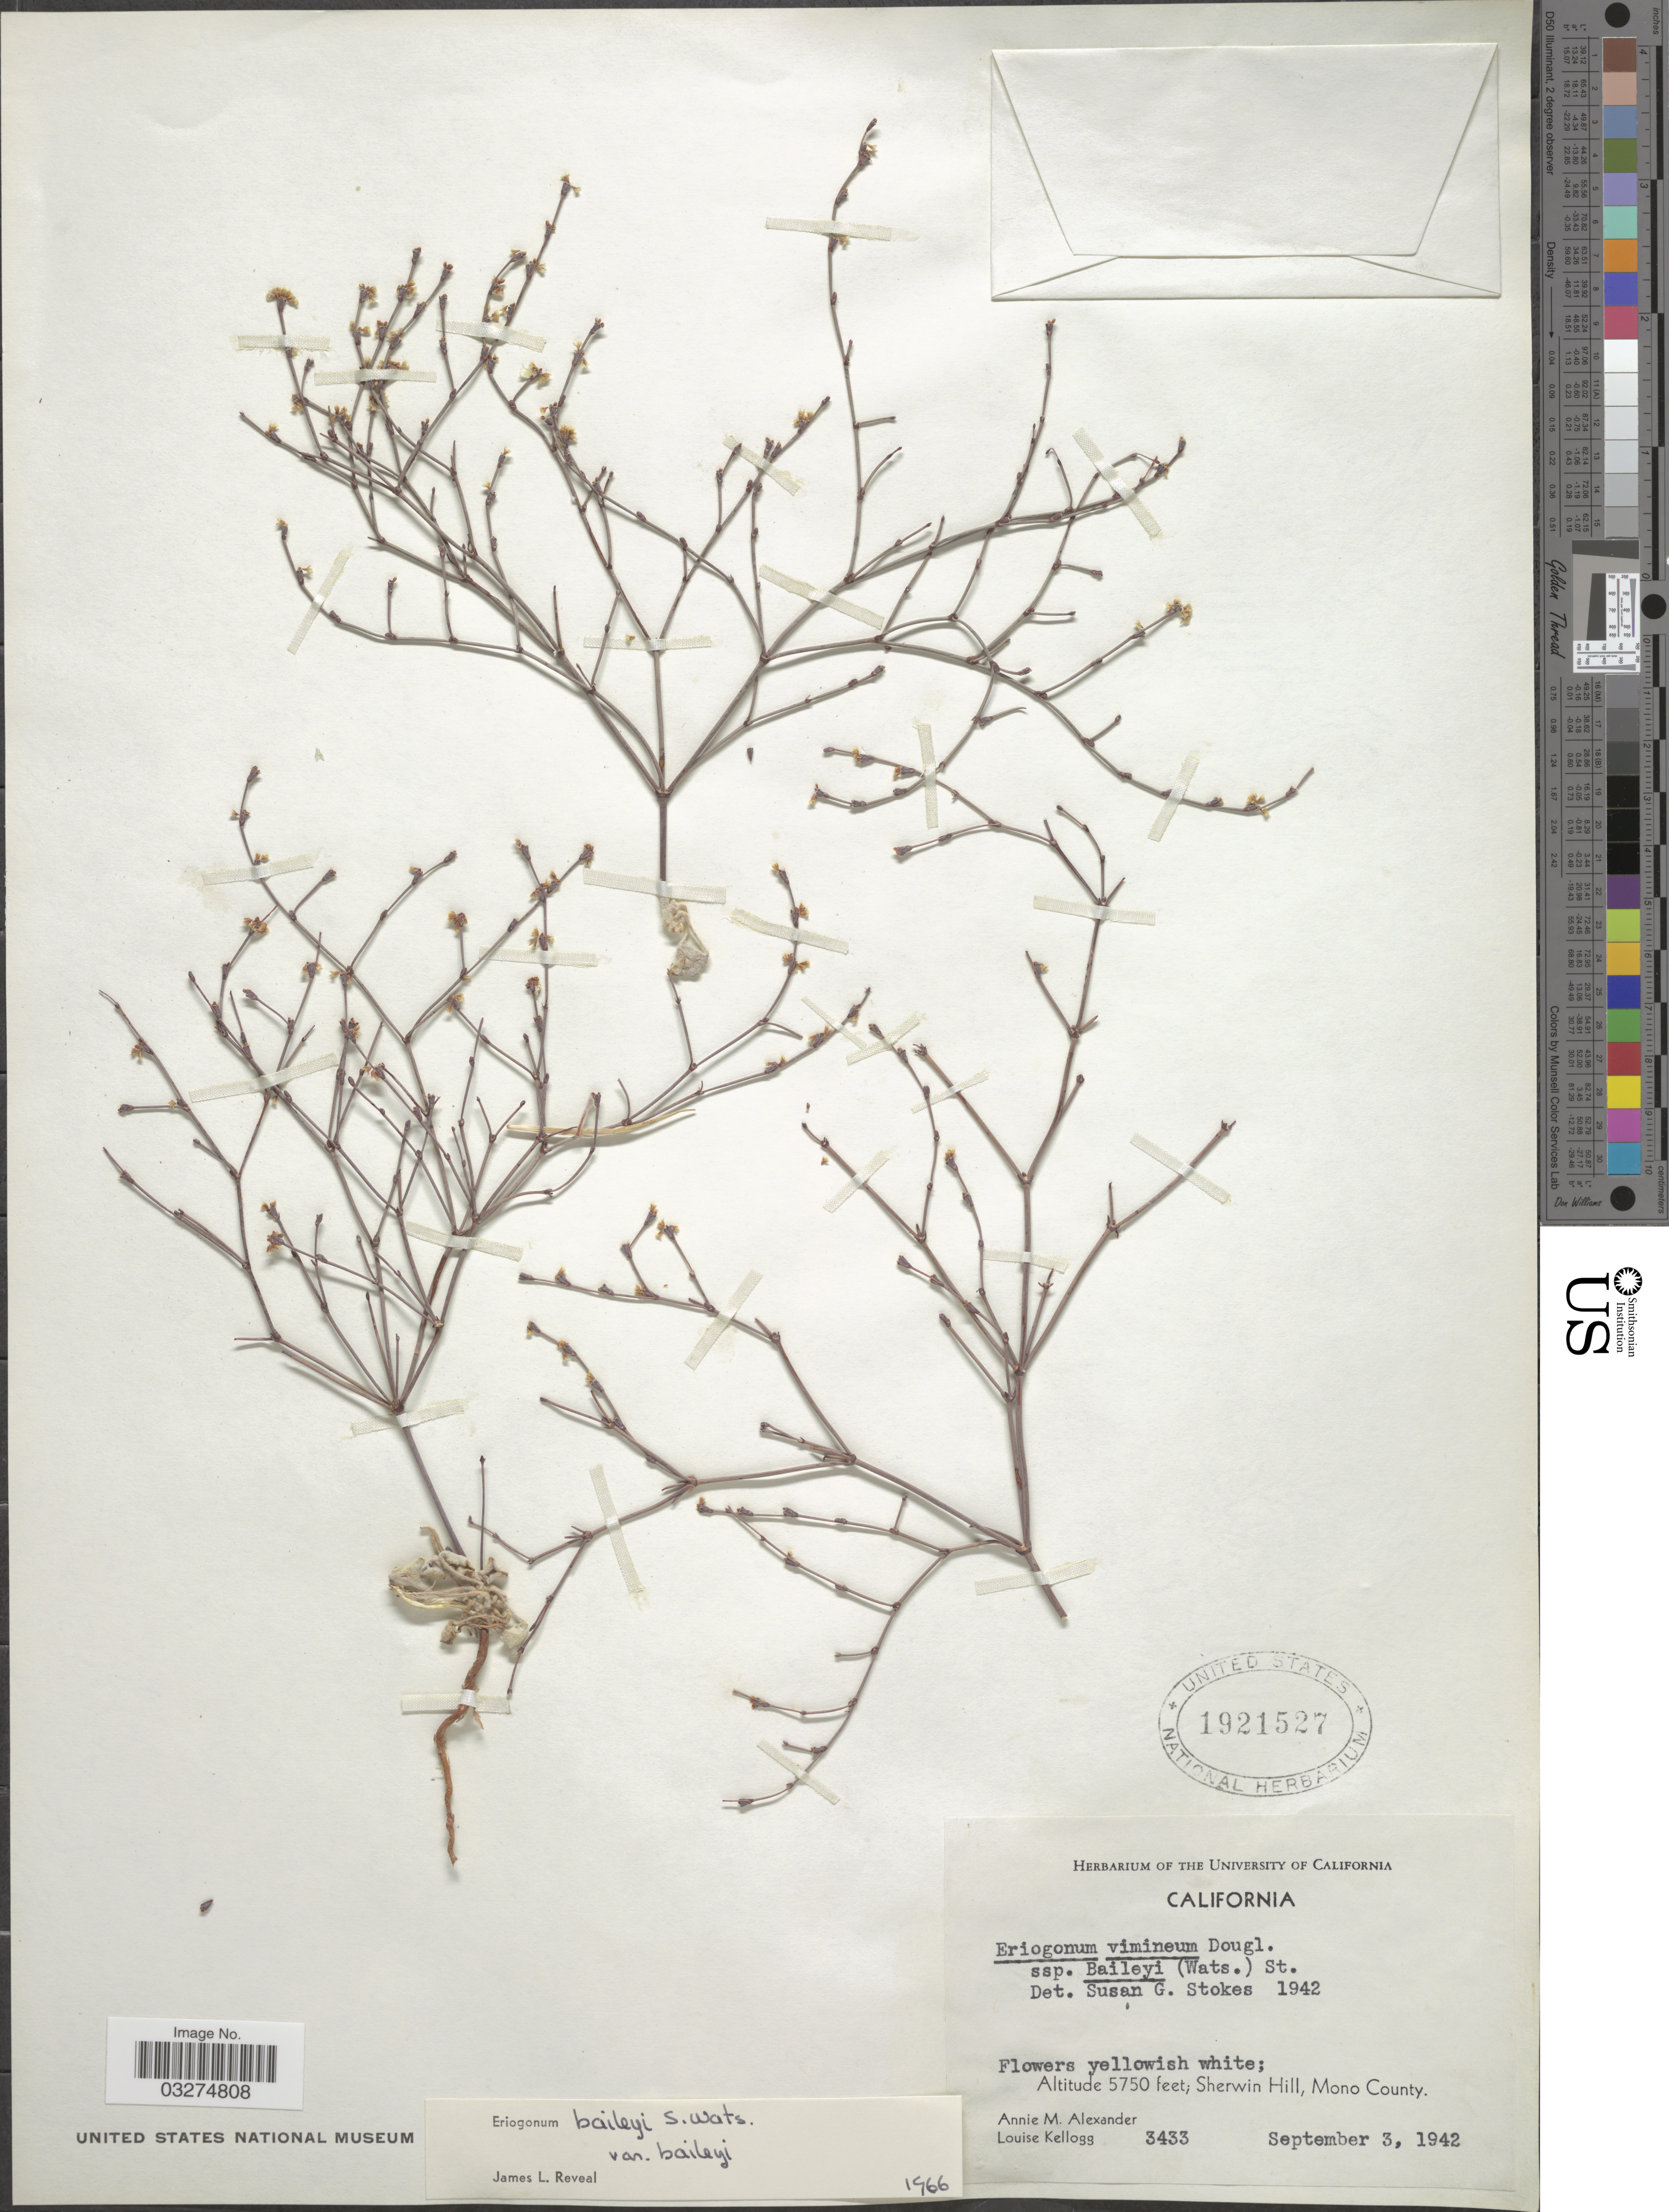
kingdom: Plantae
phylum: Tracheophyta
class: Magnoliopsida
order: Caryophyllales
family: Polygonaceae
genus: Eriogonum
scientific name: Eriogonum baileyi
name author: S. Watson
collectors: A. M. Alexander & L. Kellog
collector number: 3433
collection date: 1942-09-03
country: United States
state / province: California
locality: Sherwin Hill, Mono City.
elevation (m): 1753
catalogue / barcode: US 1921527